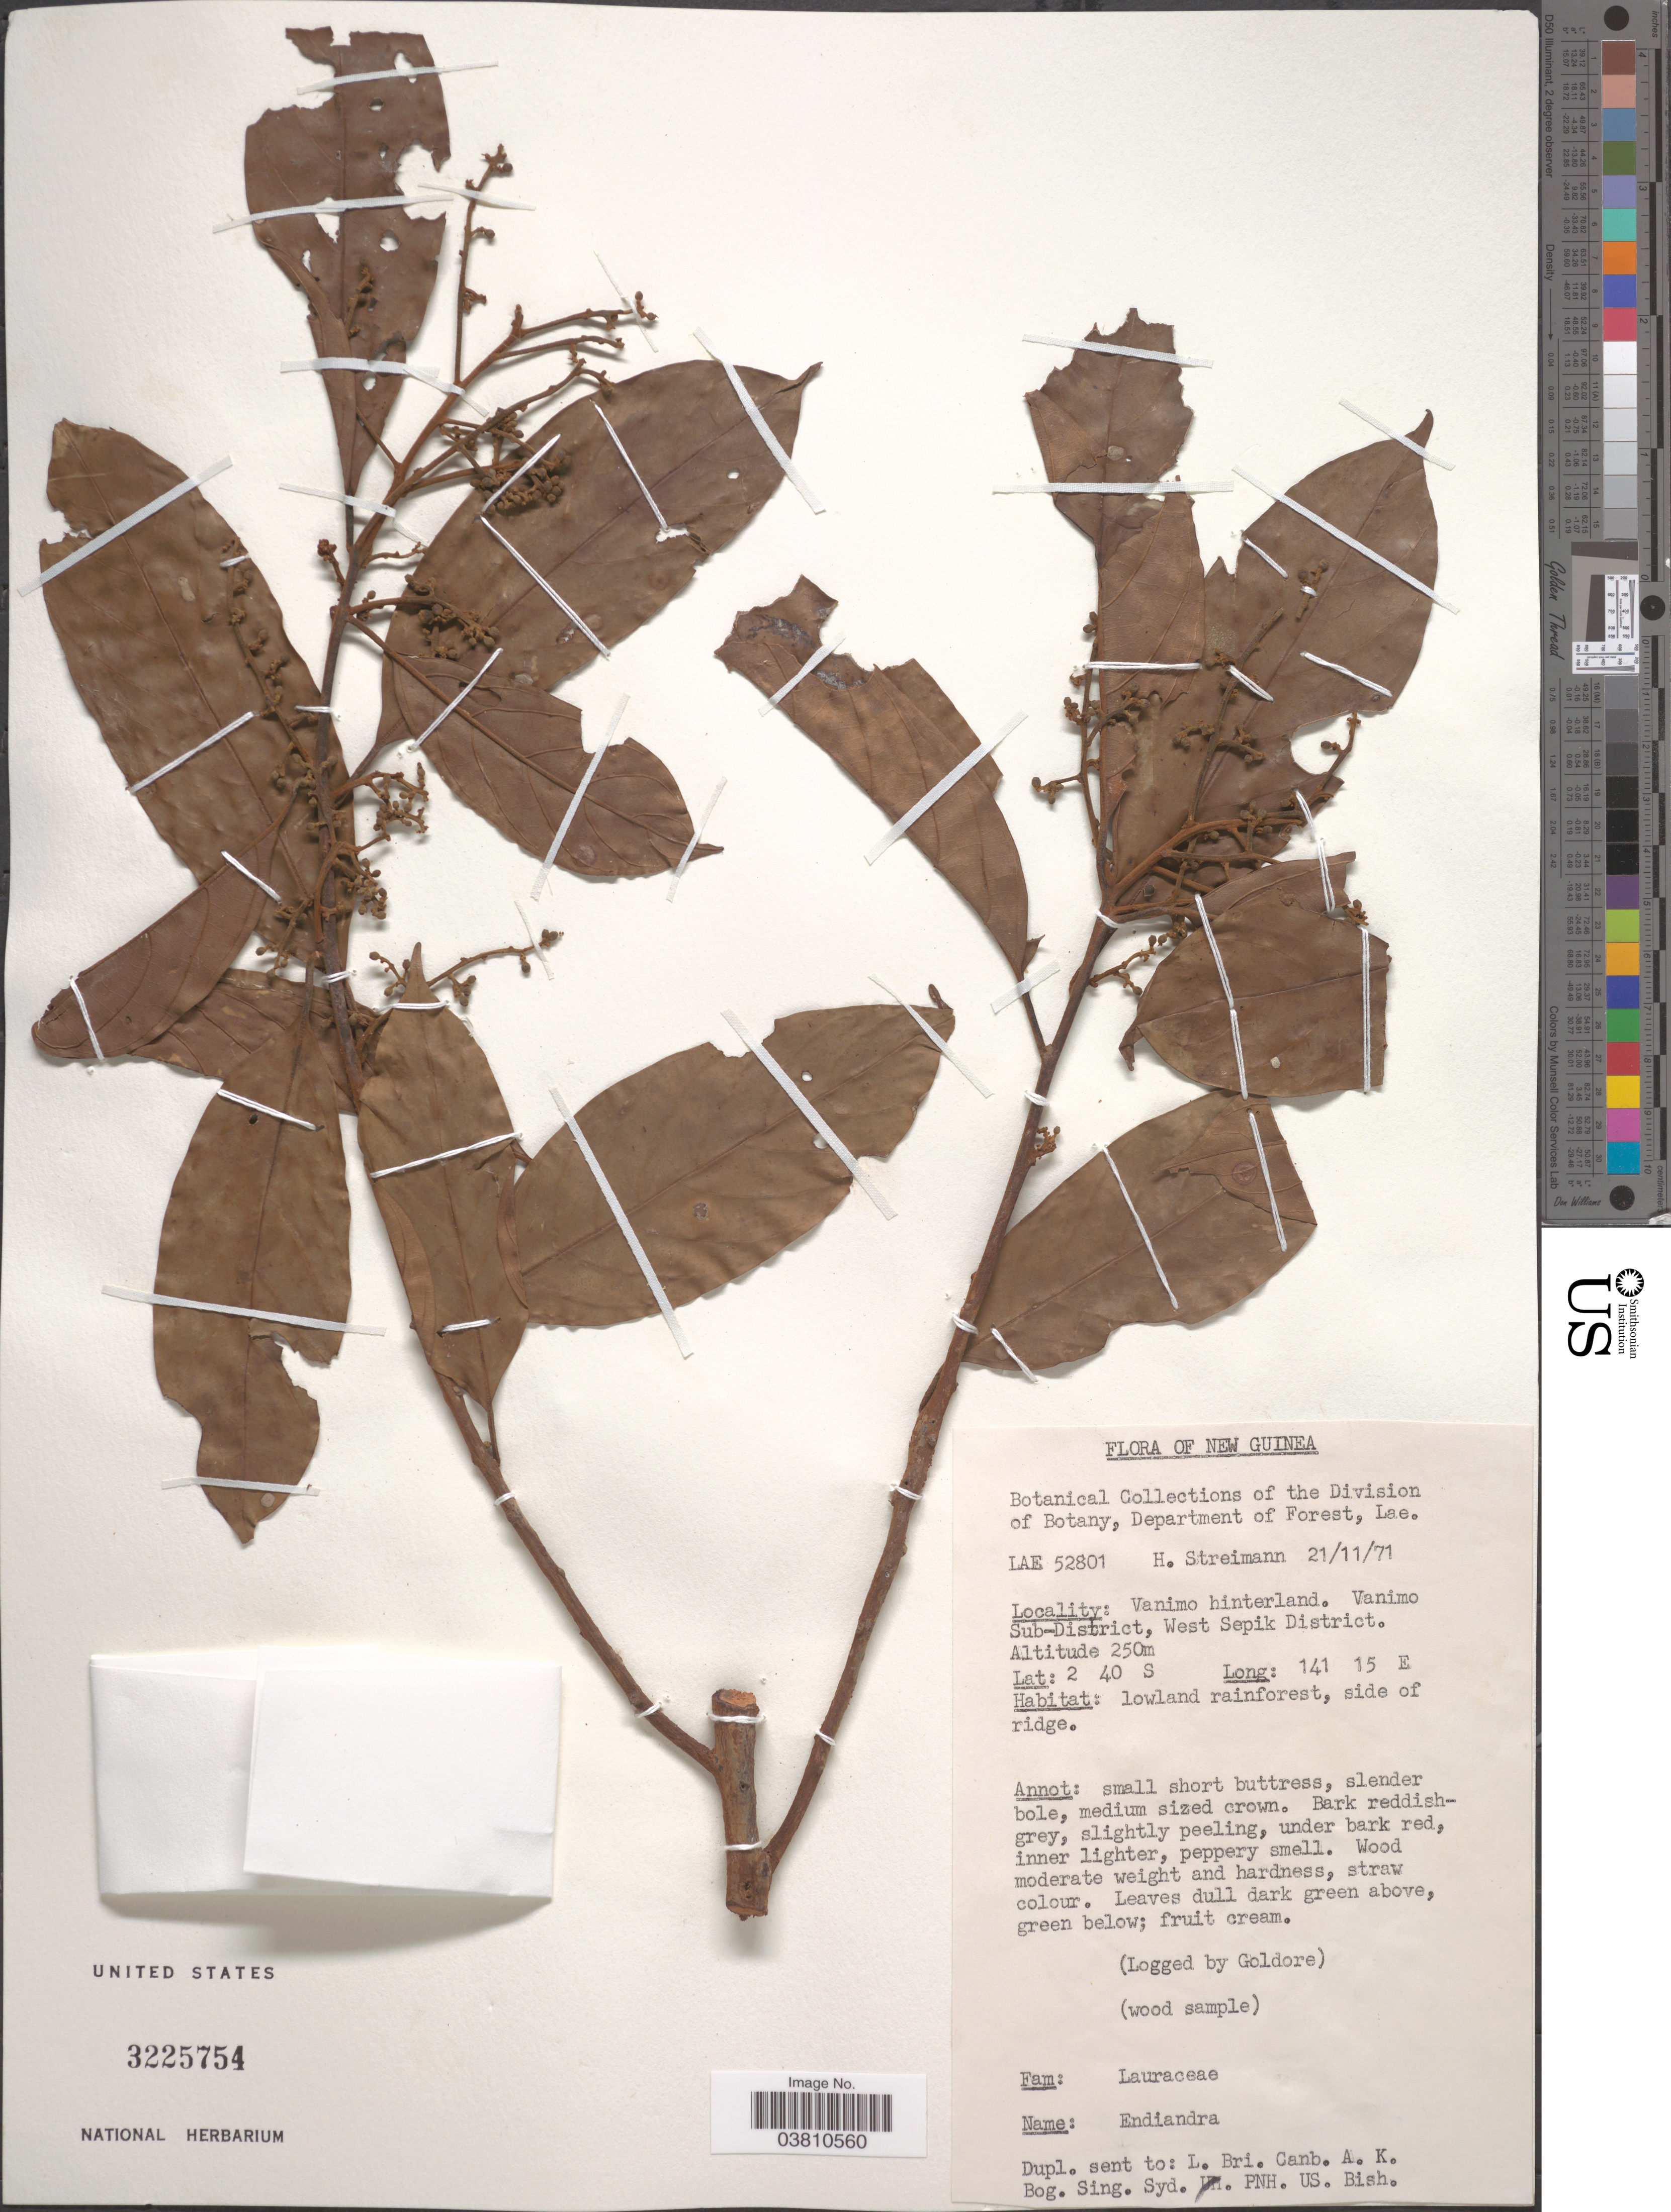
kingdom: Plantae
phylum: Tracheophyta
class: Magnoliopsida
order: Laurales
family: Lauraceae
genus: Endiandra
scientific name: Endiandra sp.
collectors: H. Streimann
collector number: LAE 52801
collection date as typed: Transcribed d/m/y: 21/11/71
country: Papua New Guinea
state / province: Sandaun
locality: New Guinea. Vanimo hinterland. Vanimo Sub-District, West Sepik District.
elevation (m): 250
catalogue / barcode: US 3225754